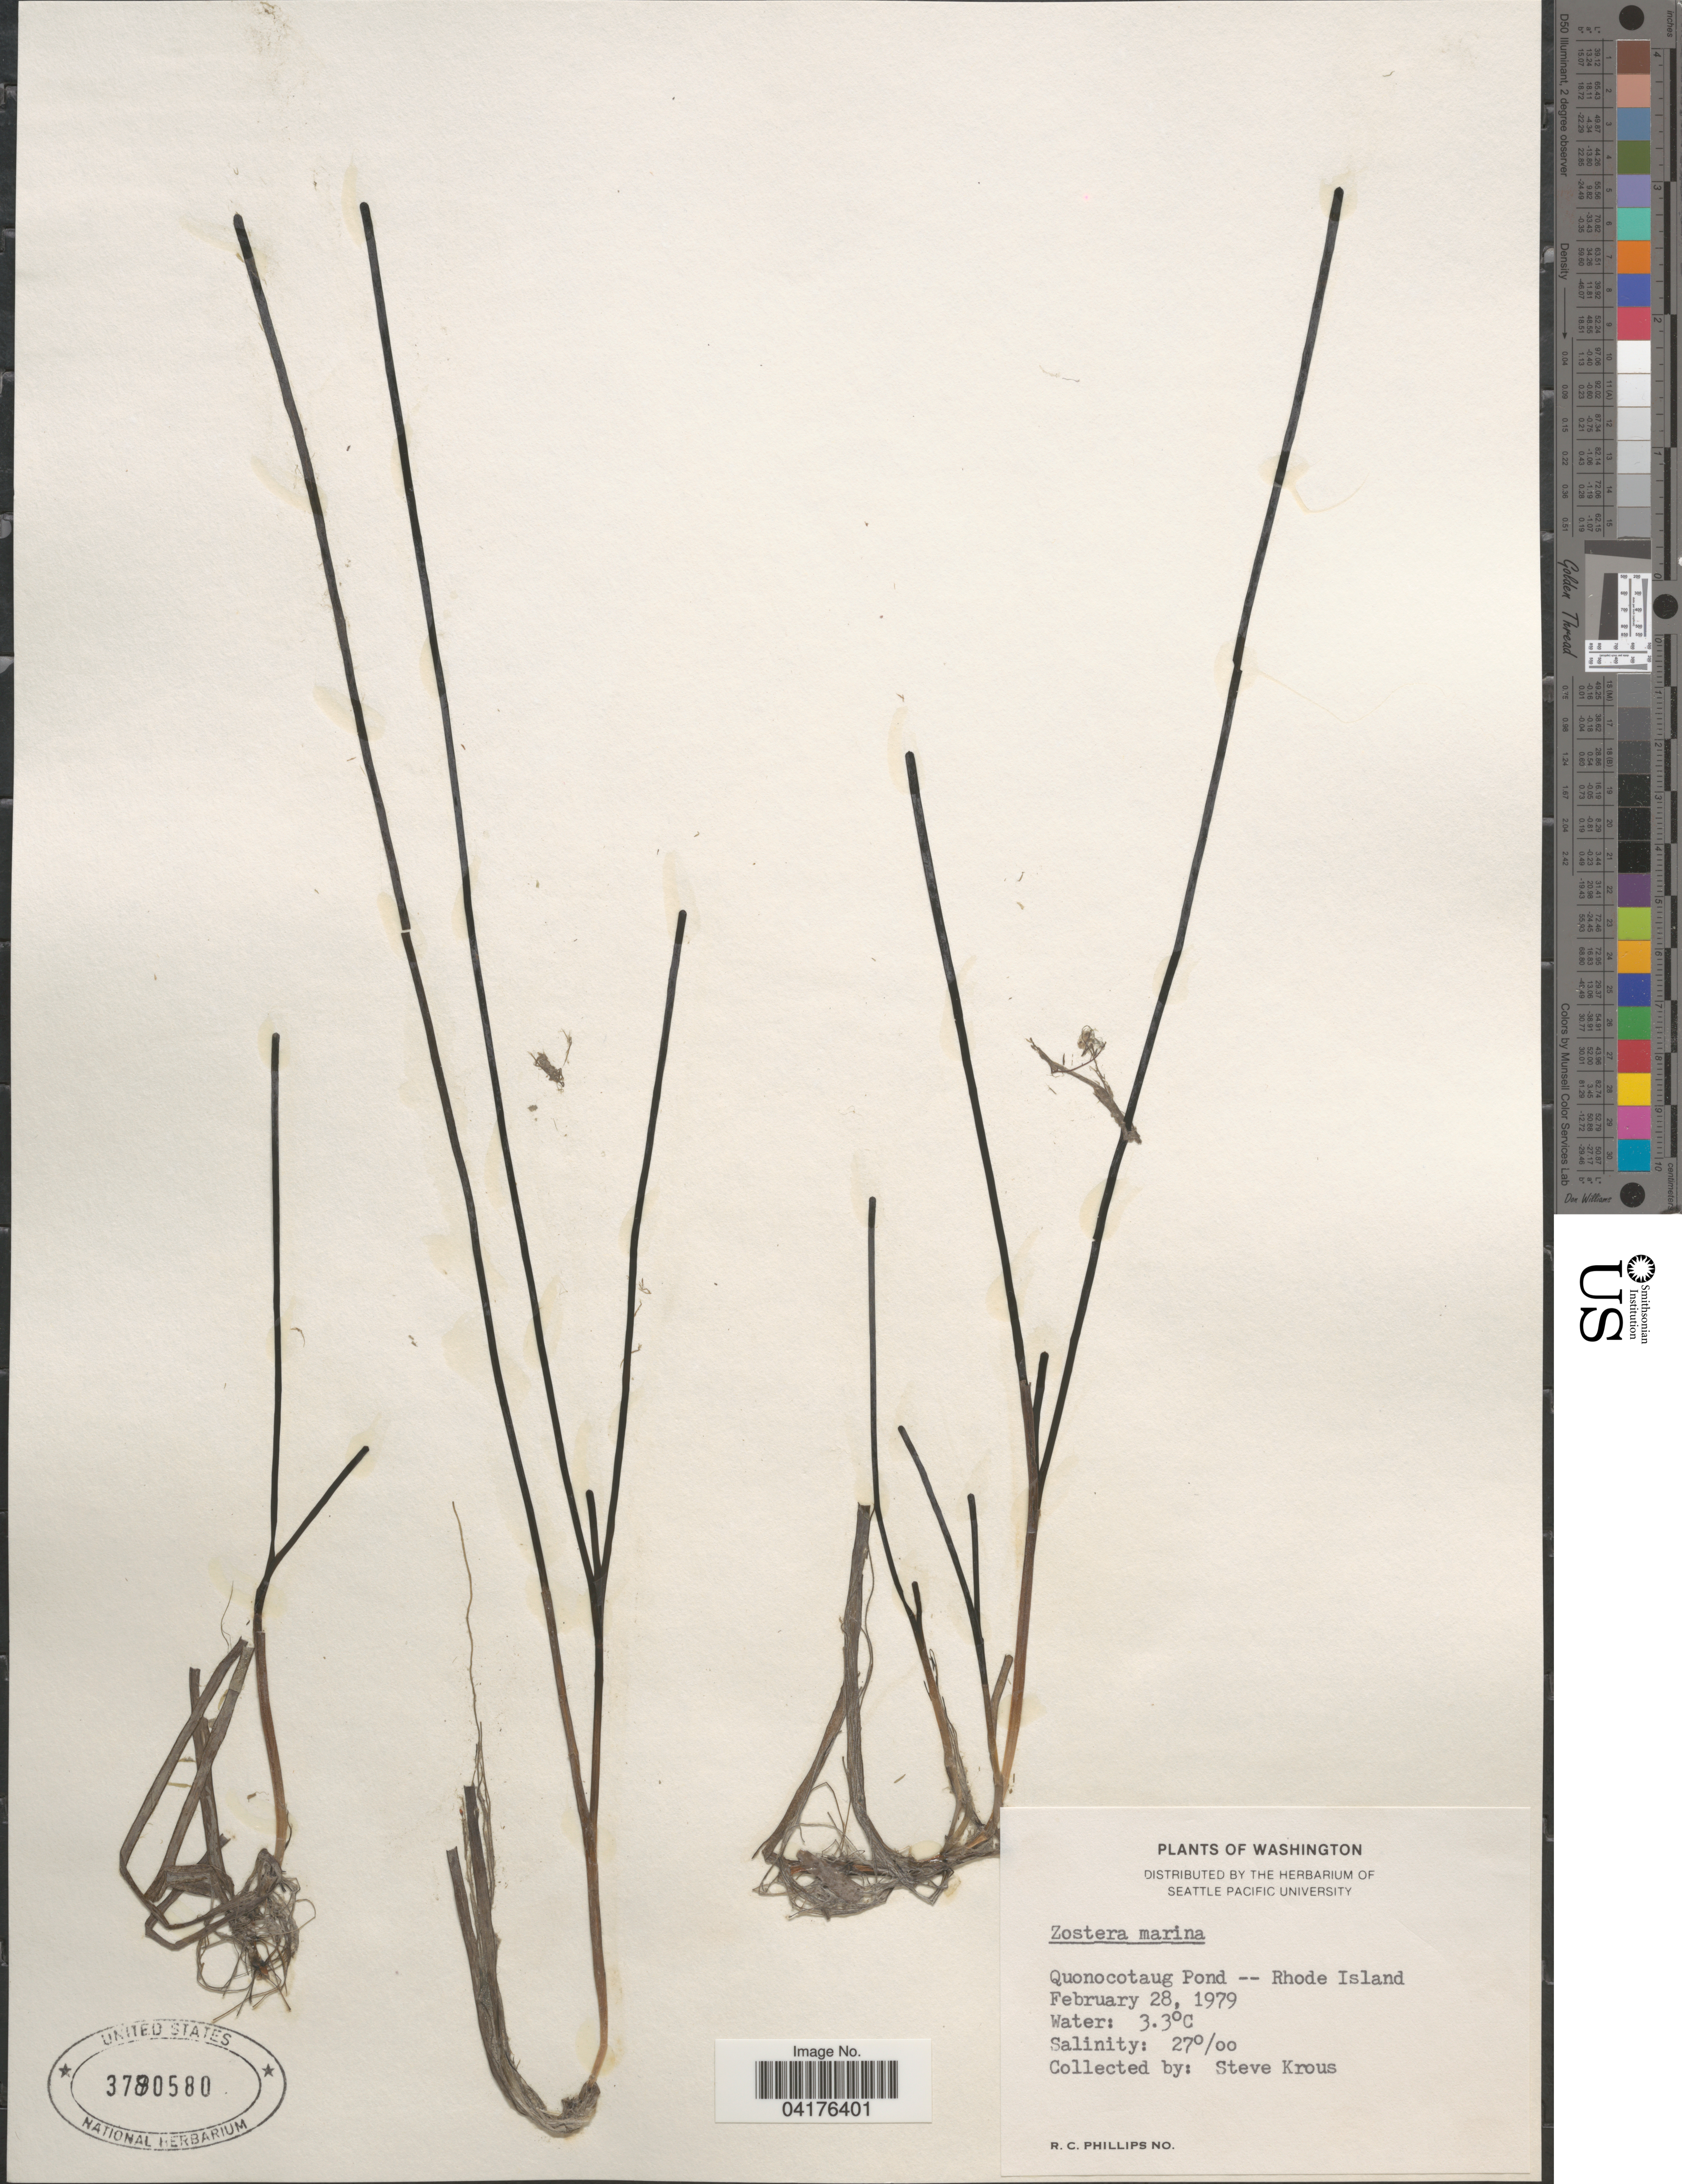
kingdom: Plantae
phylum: Tracheophyta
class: Liliopsida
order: Alismatales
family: Zosteraceae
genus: Zostera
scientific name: Zostera marina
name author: L.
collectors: S. Krous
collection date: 1979-02-28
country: United States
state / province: Rhode Island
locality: Quonocotaug Pond.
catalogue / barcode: US 3780580